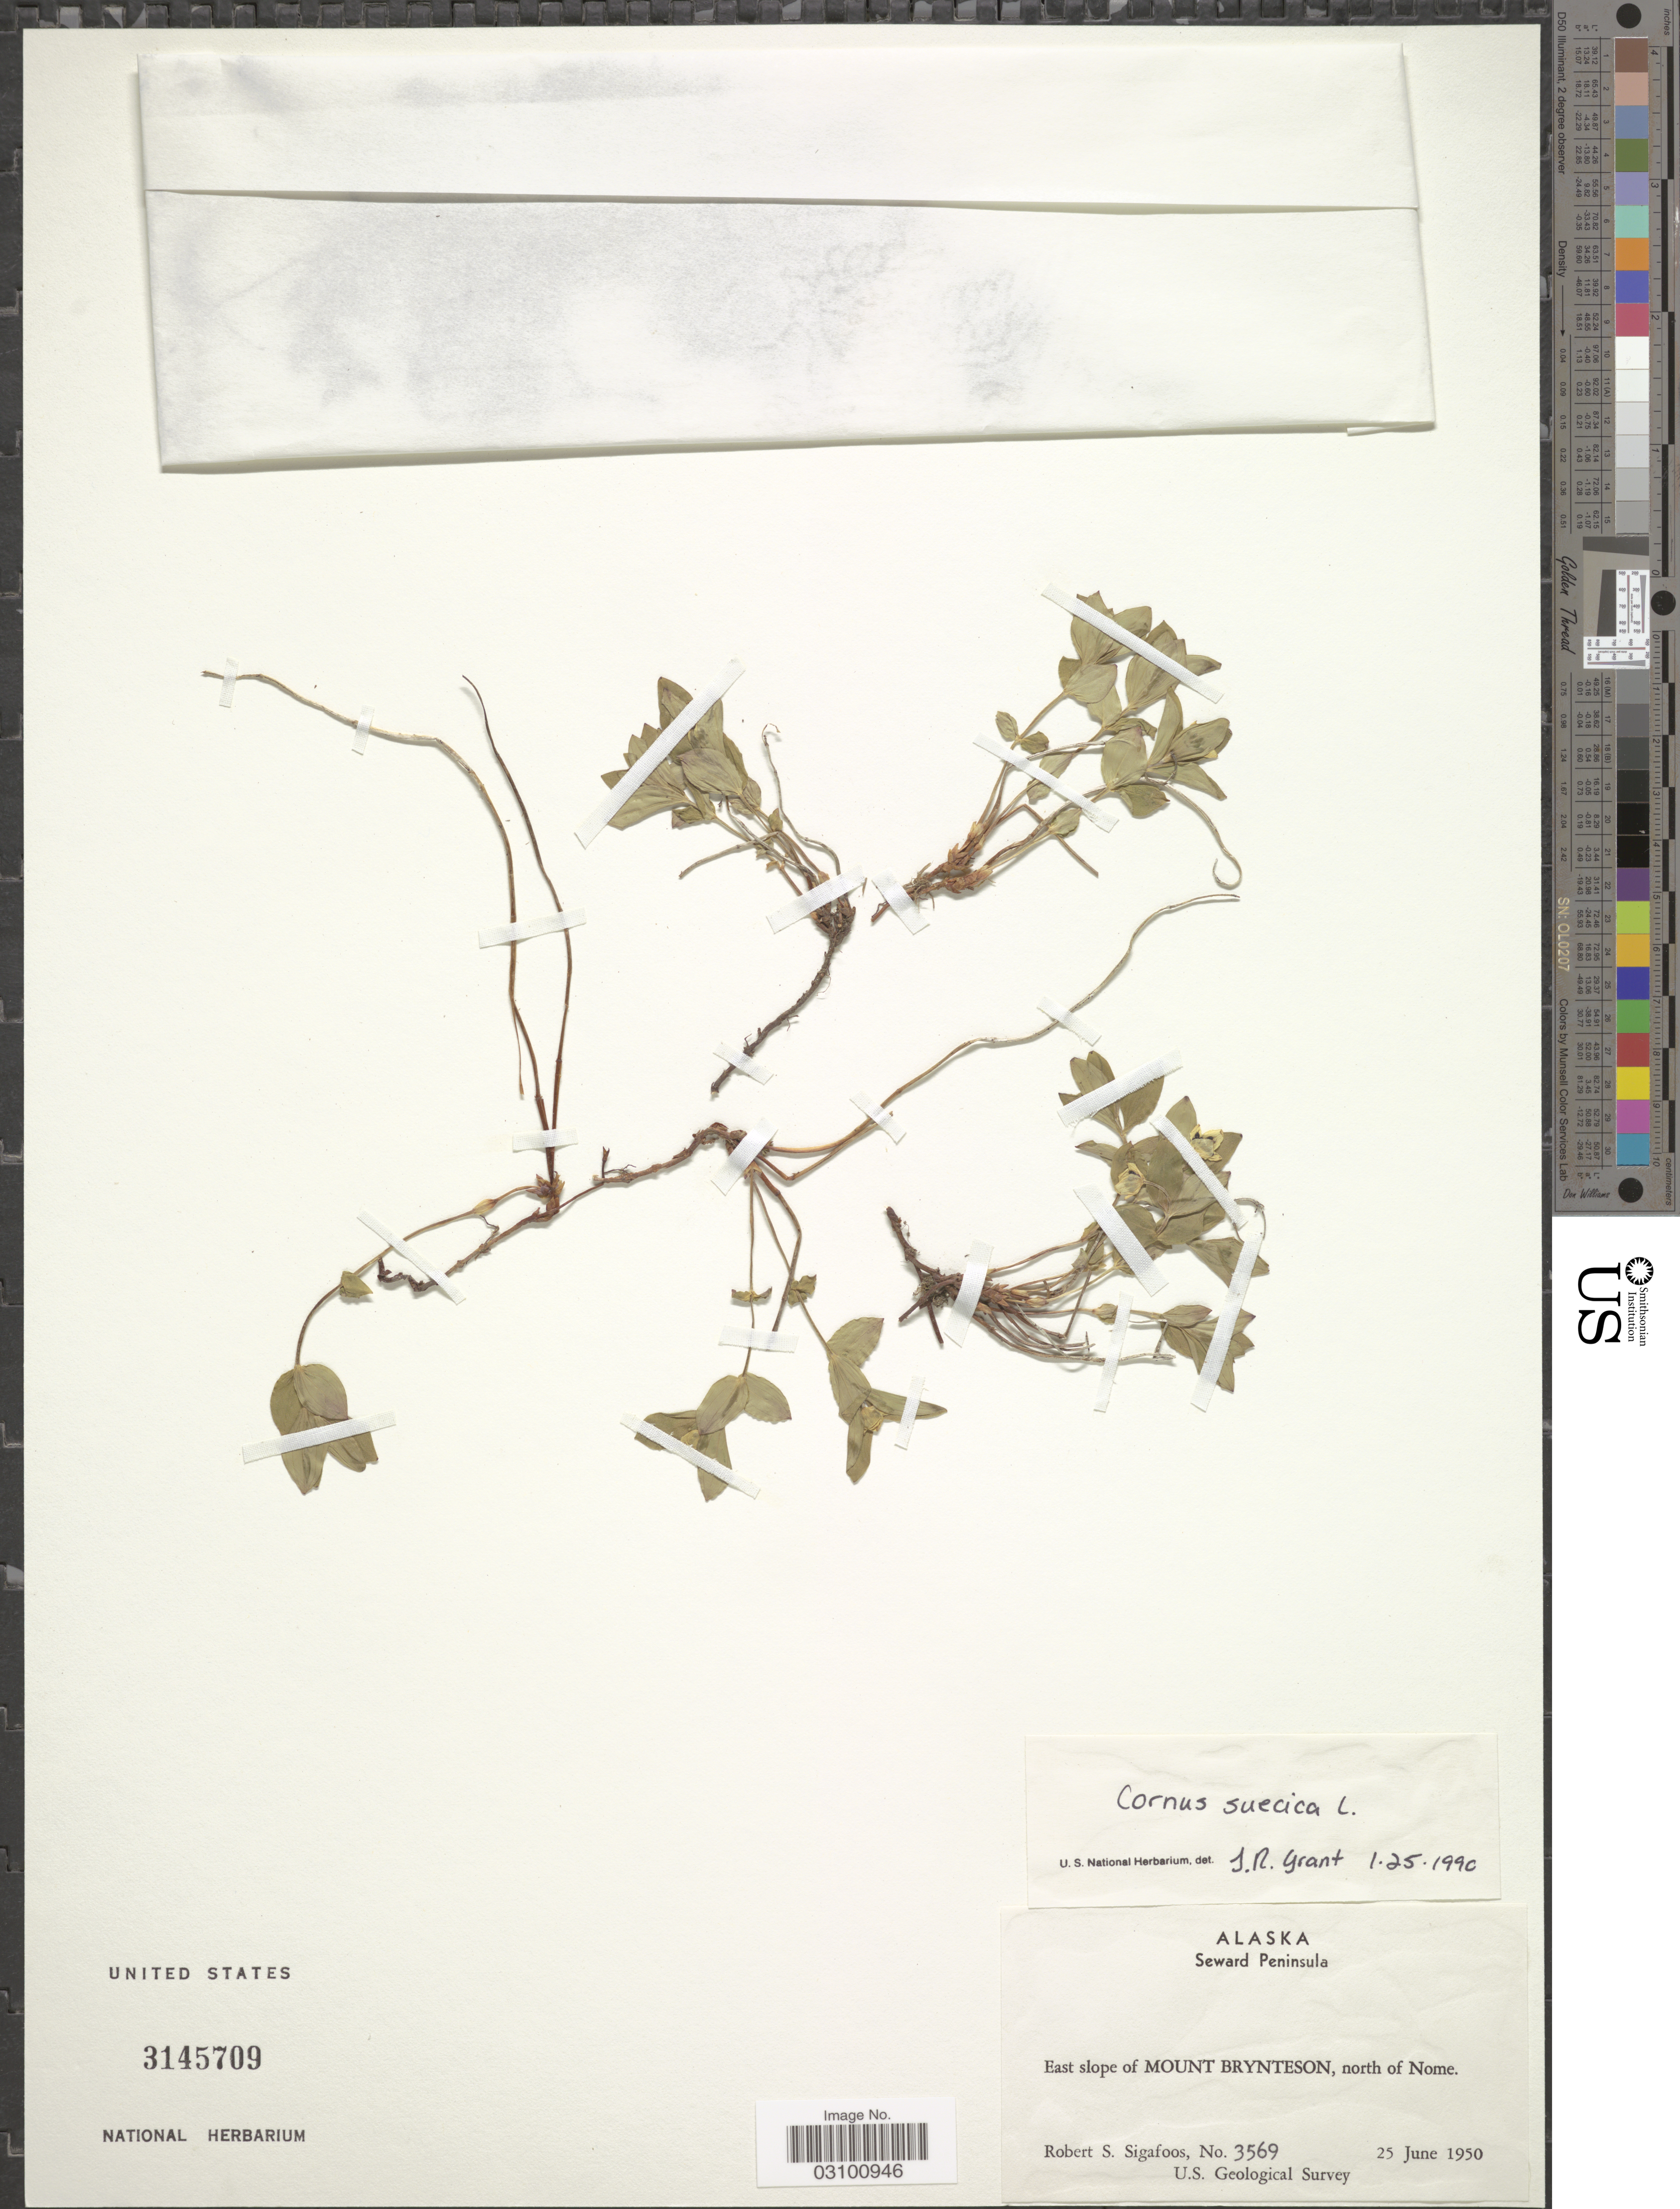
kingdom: Plantae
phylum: Tracheophyta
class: Magnoliopsida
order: Cornales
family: Cornaceae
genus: Cornus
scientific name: Cornus suecica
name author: L.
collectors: R. Sigafoos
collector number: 3569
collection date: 1950-06-25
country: United States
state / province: Alaska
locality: Seward Peninsula. East slope of Mount Brynteson, north of Nome.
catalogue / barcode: US 3145709